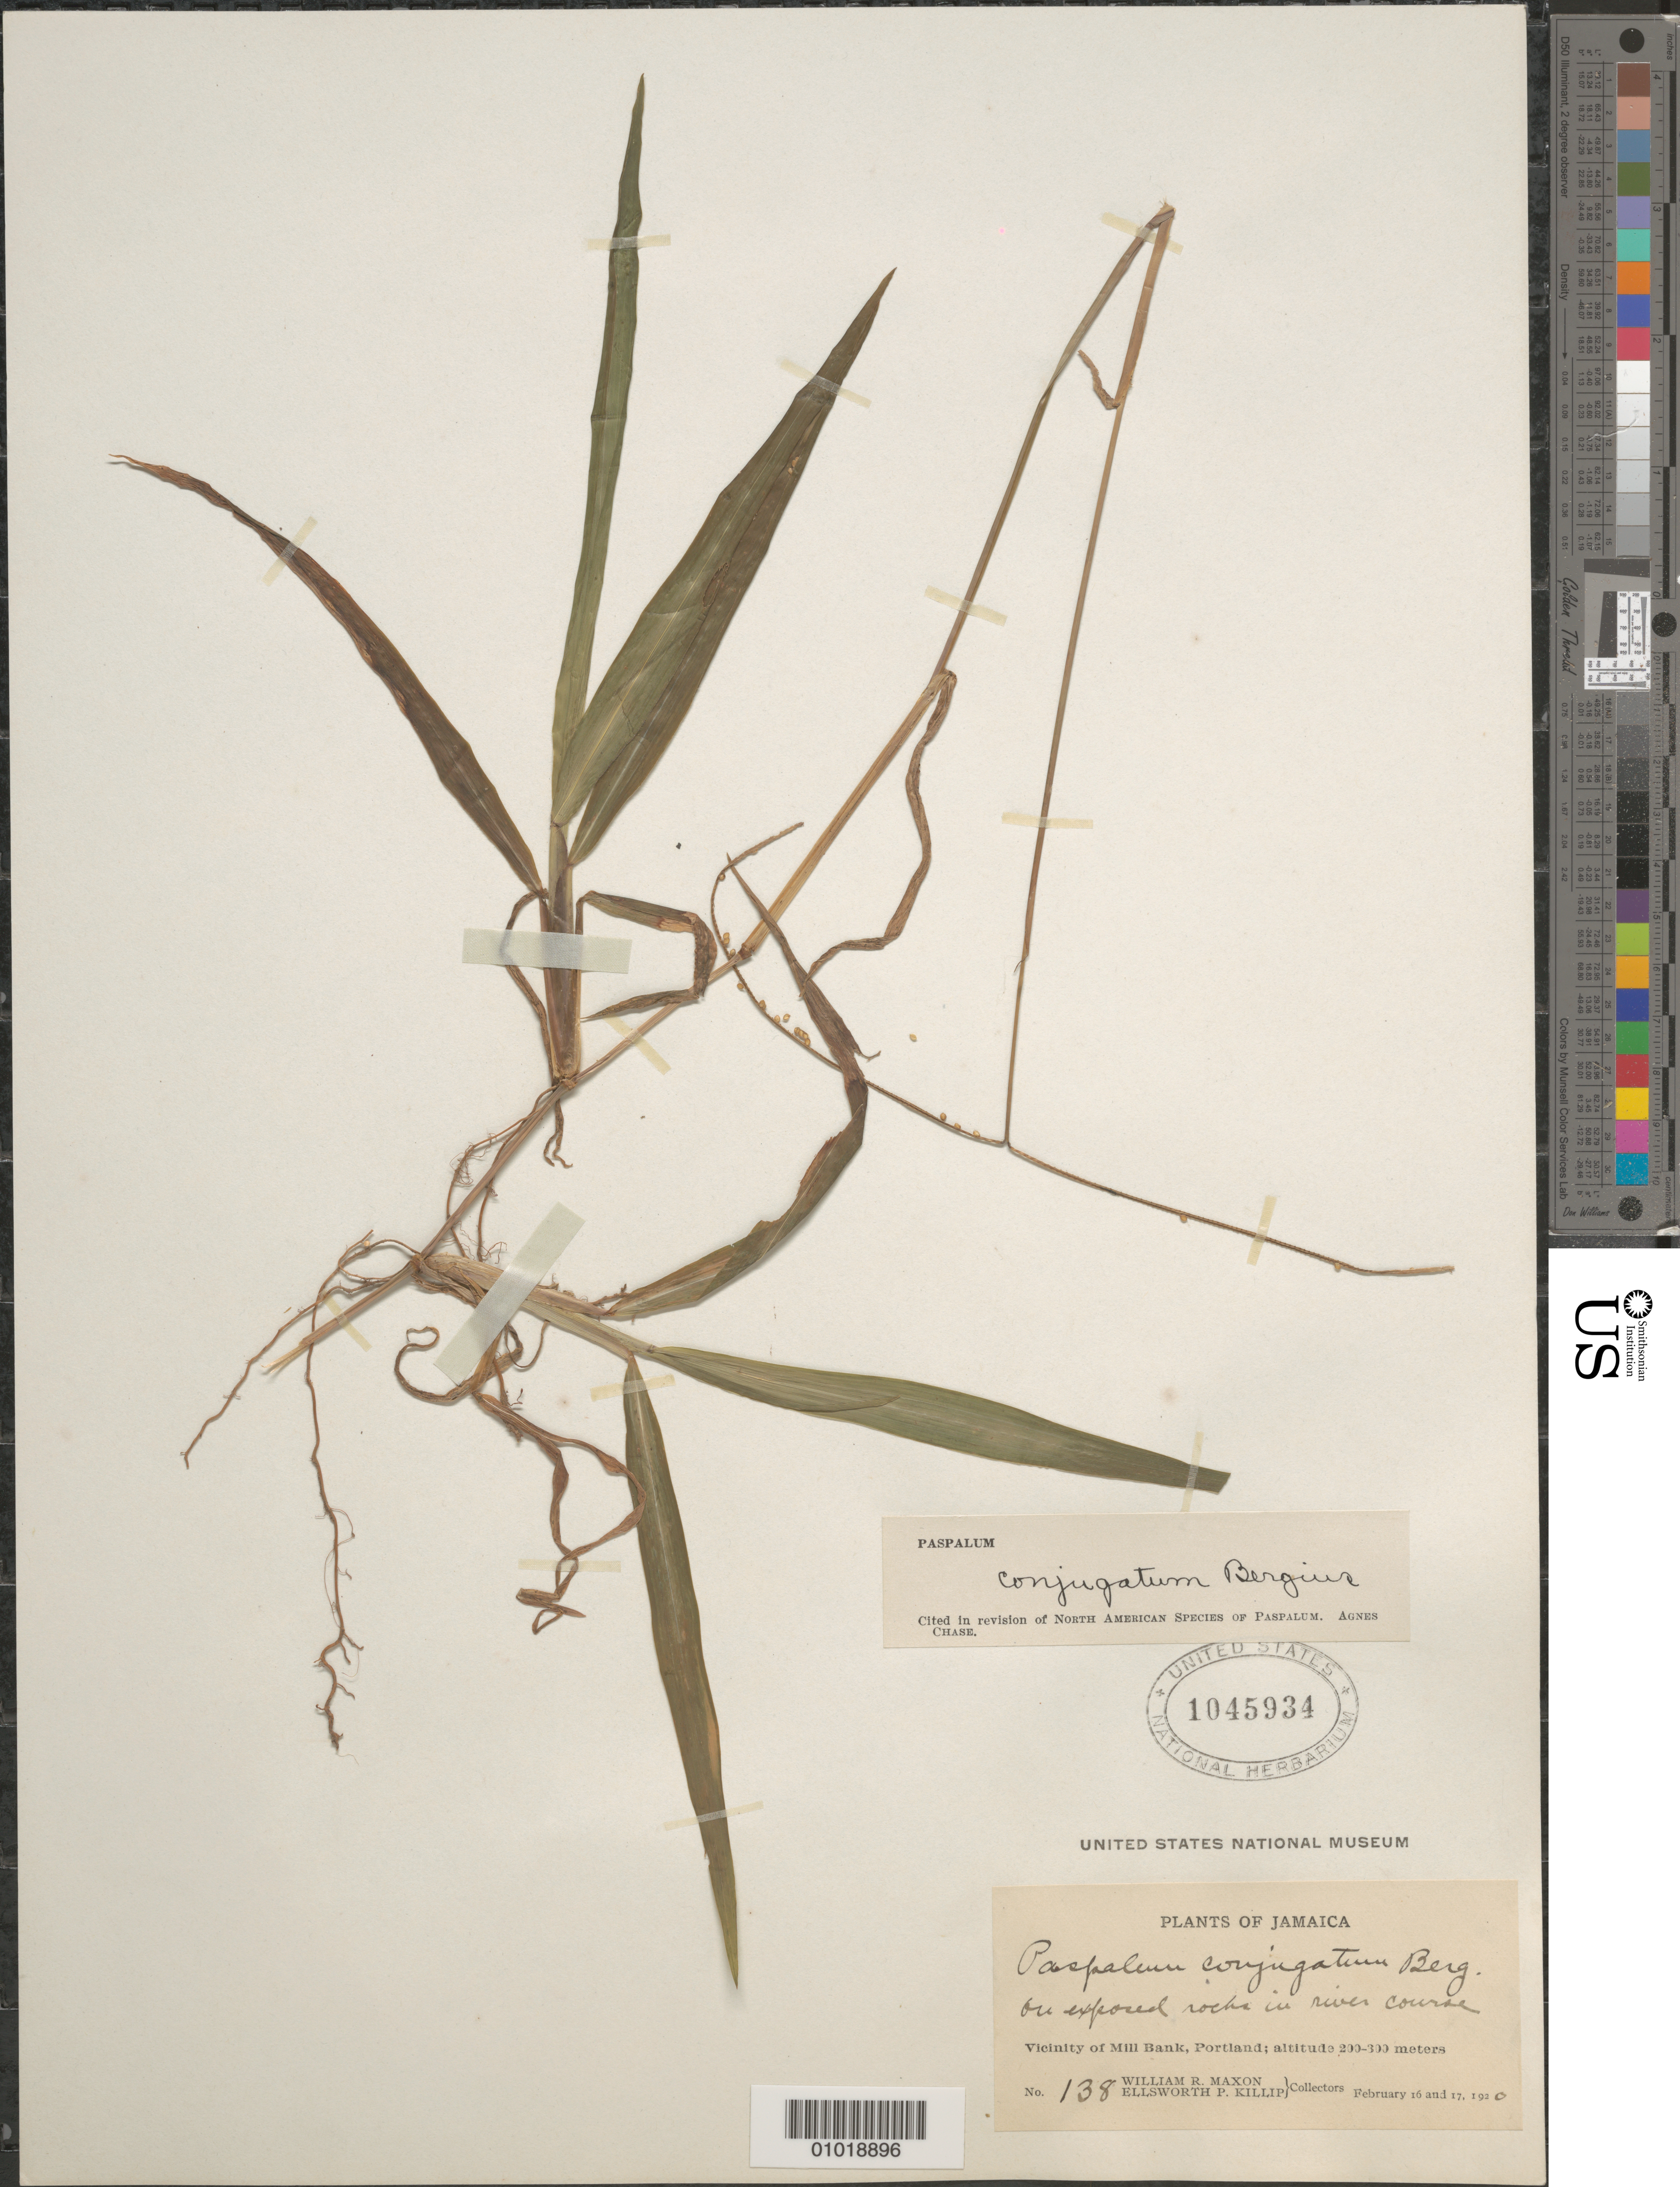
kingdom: Plantae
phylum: Tracheophyta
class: Liliopsida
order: Poales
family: Poaceae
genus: Paspalum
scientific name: Paspalum conjugatum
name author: P.J. Bergius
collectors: W. R. Maxon & E. P. Killip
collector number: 138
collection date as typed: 16 Feb 1920 and 17 Feb 1920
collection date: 1920-02-16,1920-02-17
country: Jamaica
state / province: Portland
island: Jamaica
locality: Vic. of Mill Bank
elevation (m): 200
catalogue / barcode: US 1045934